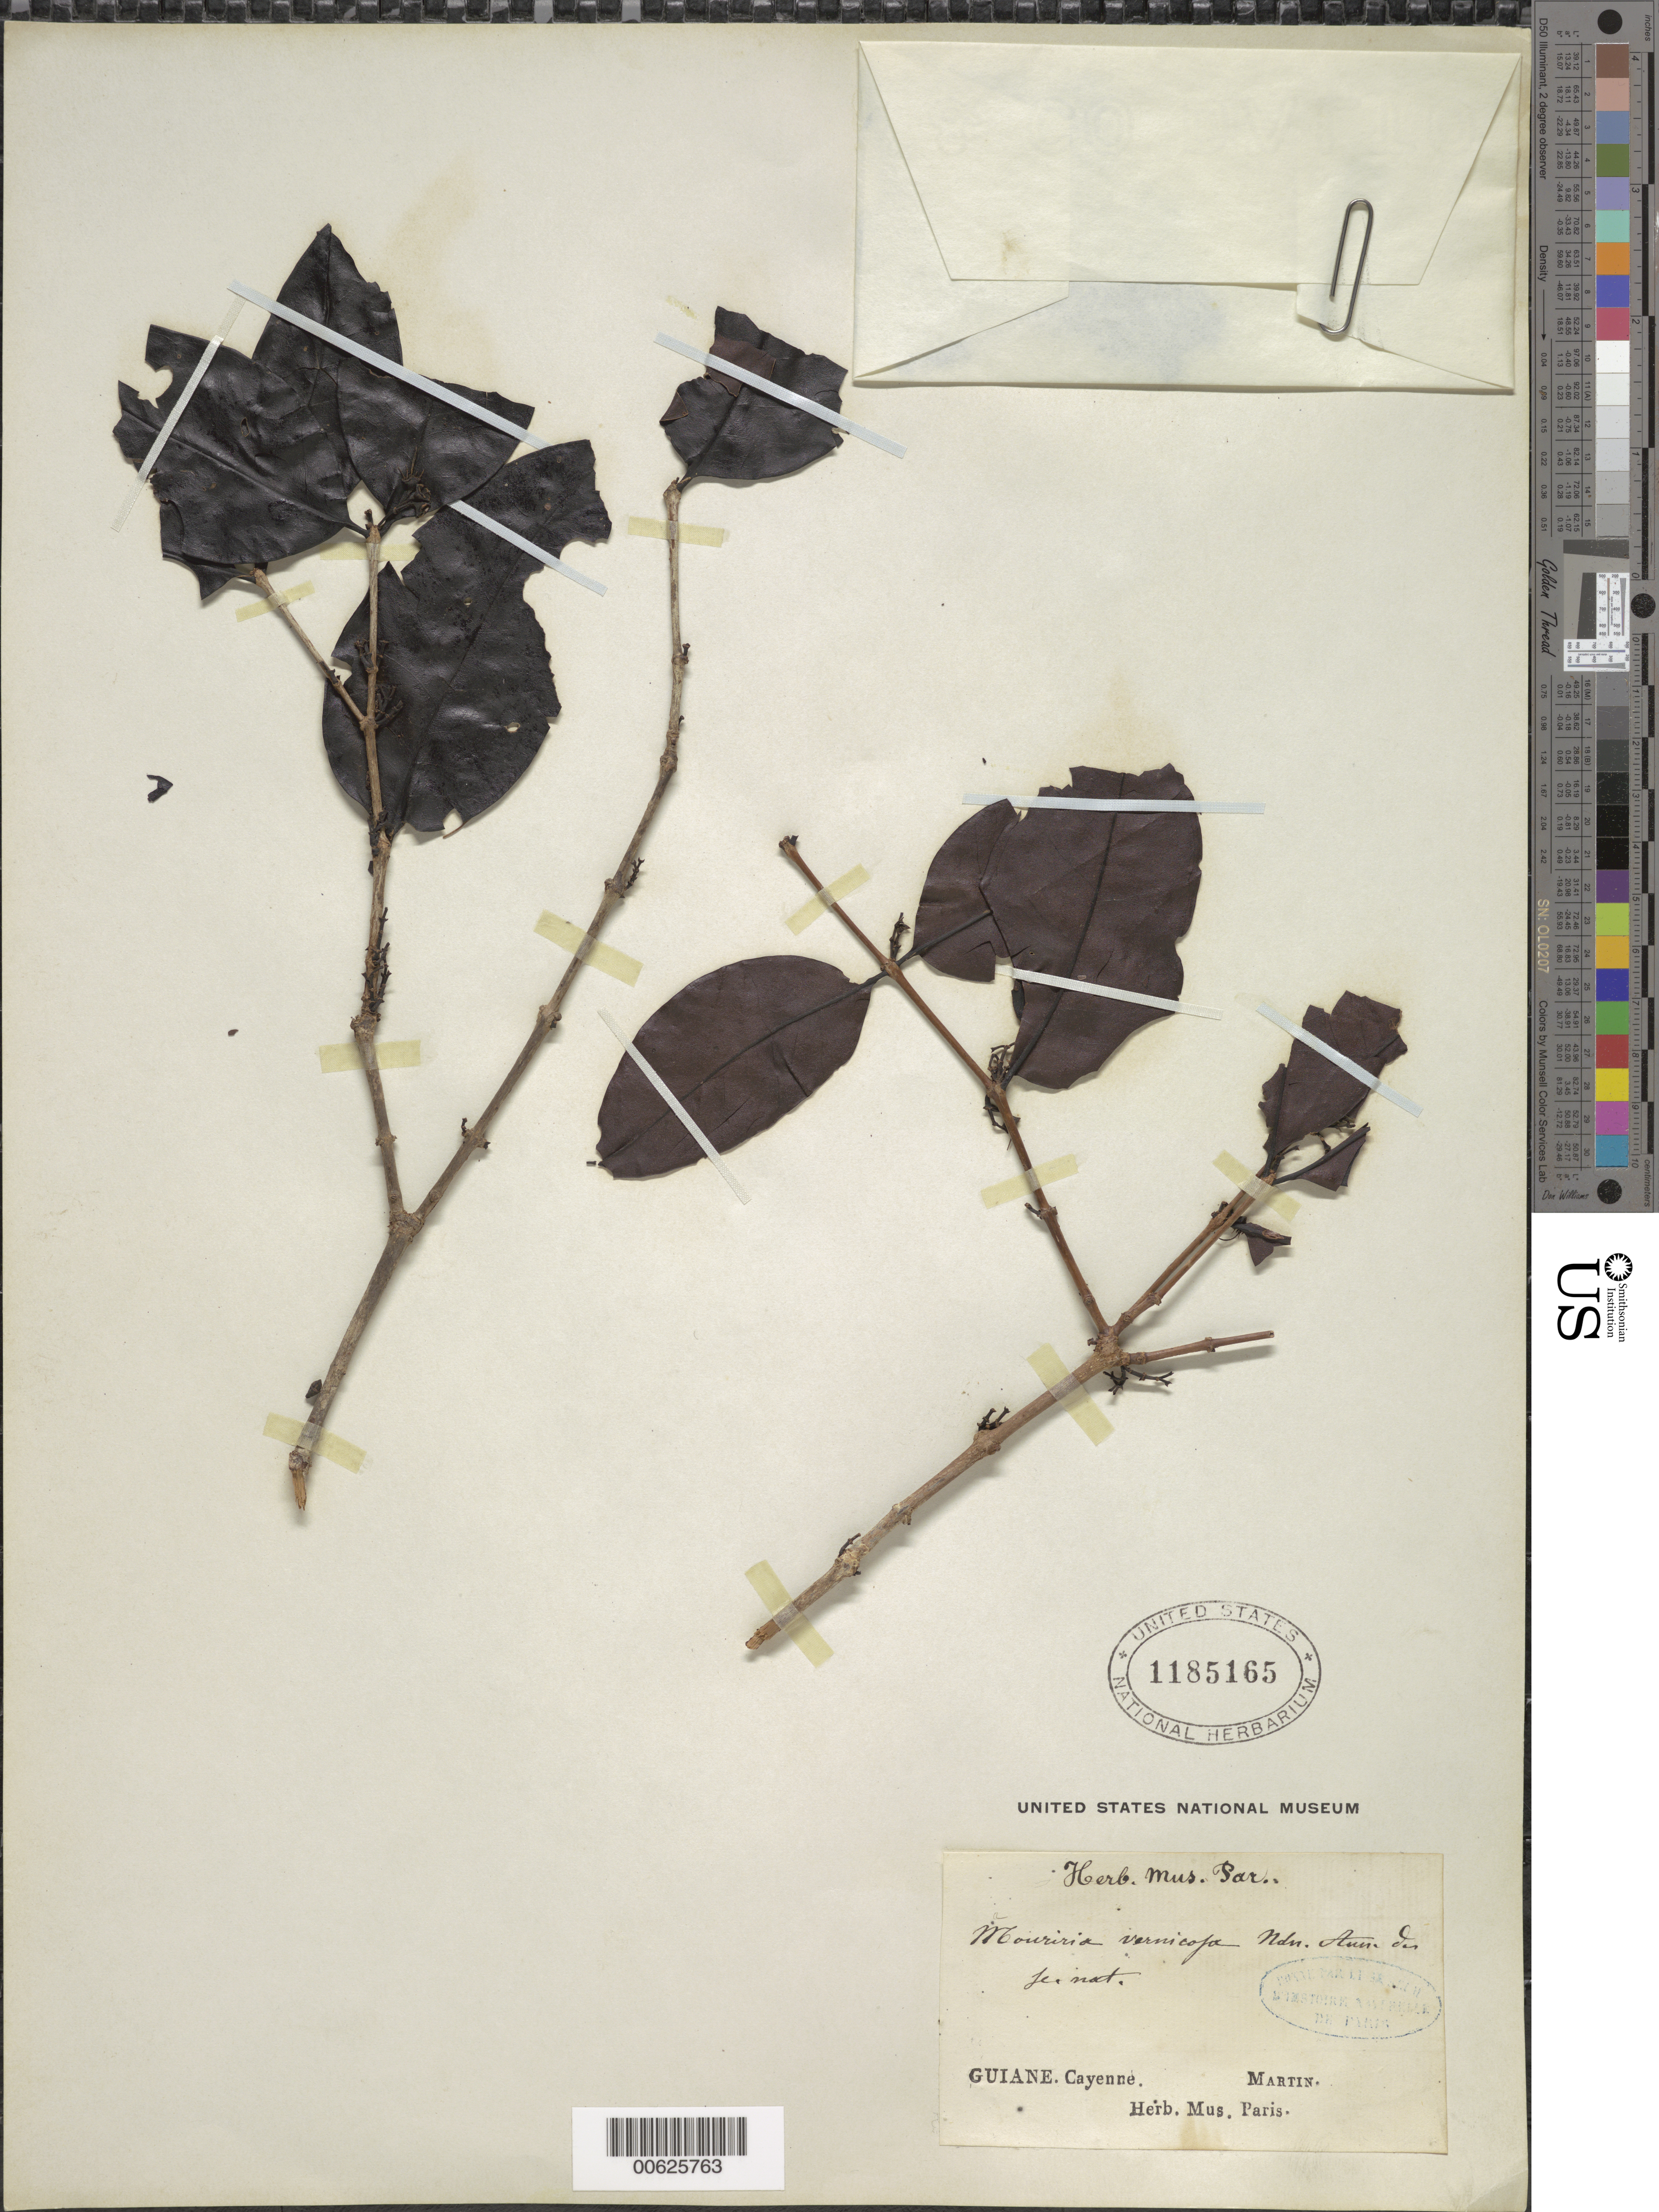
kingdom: Plantae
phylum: Tracheophyta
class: Magnoliopsida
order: Myrtales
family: Melastomataceae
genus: Mouriri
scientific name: Mouriri vernicosa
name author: Naudin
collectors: J. Martin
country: French Guiana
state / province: Cayenne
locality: Cayenne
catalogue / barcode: US 1185165